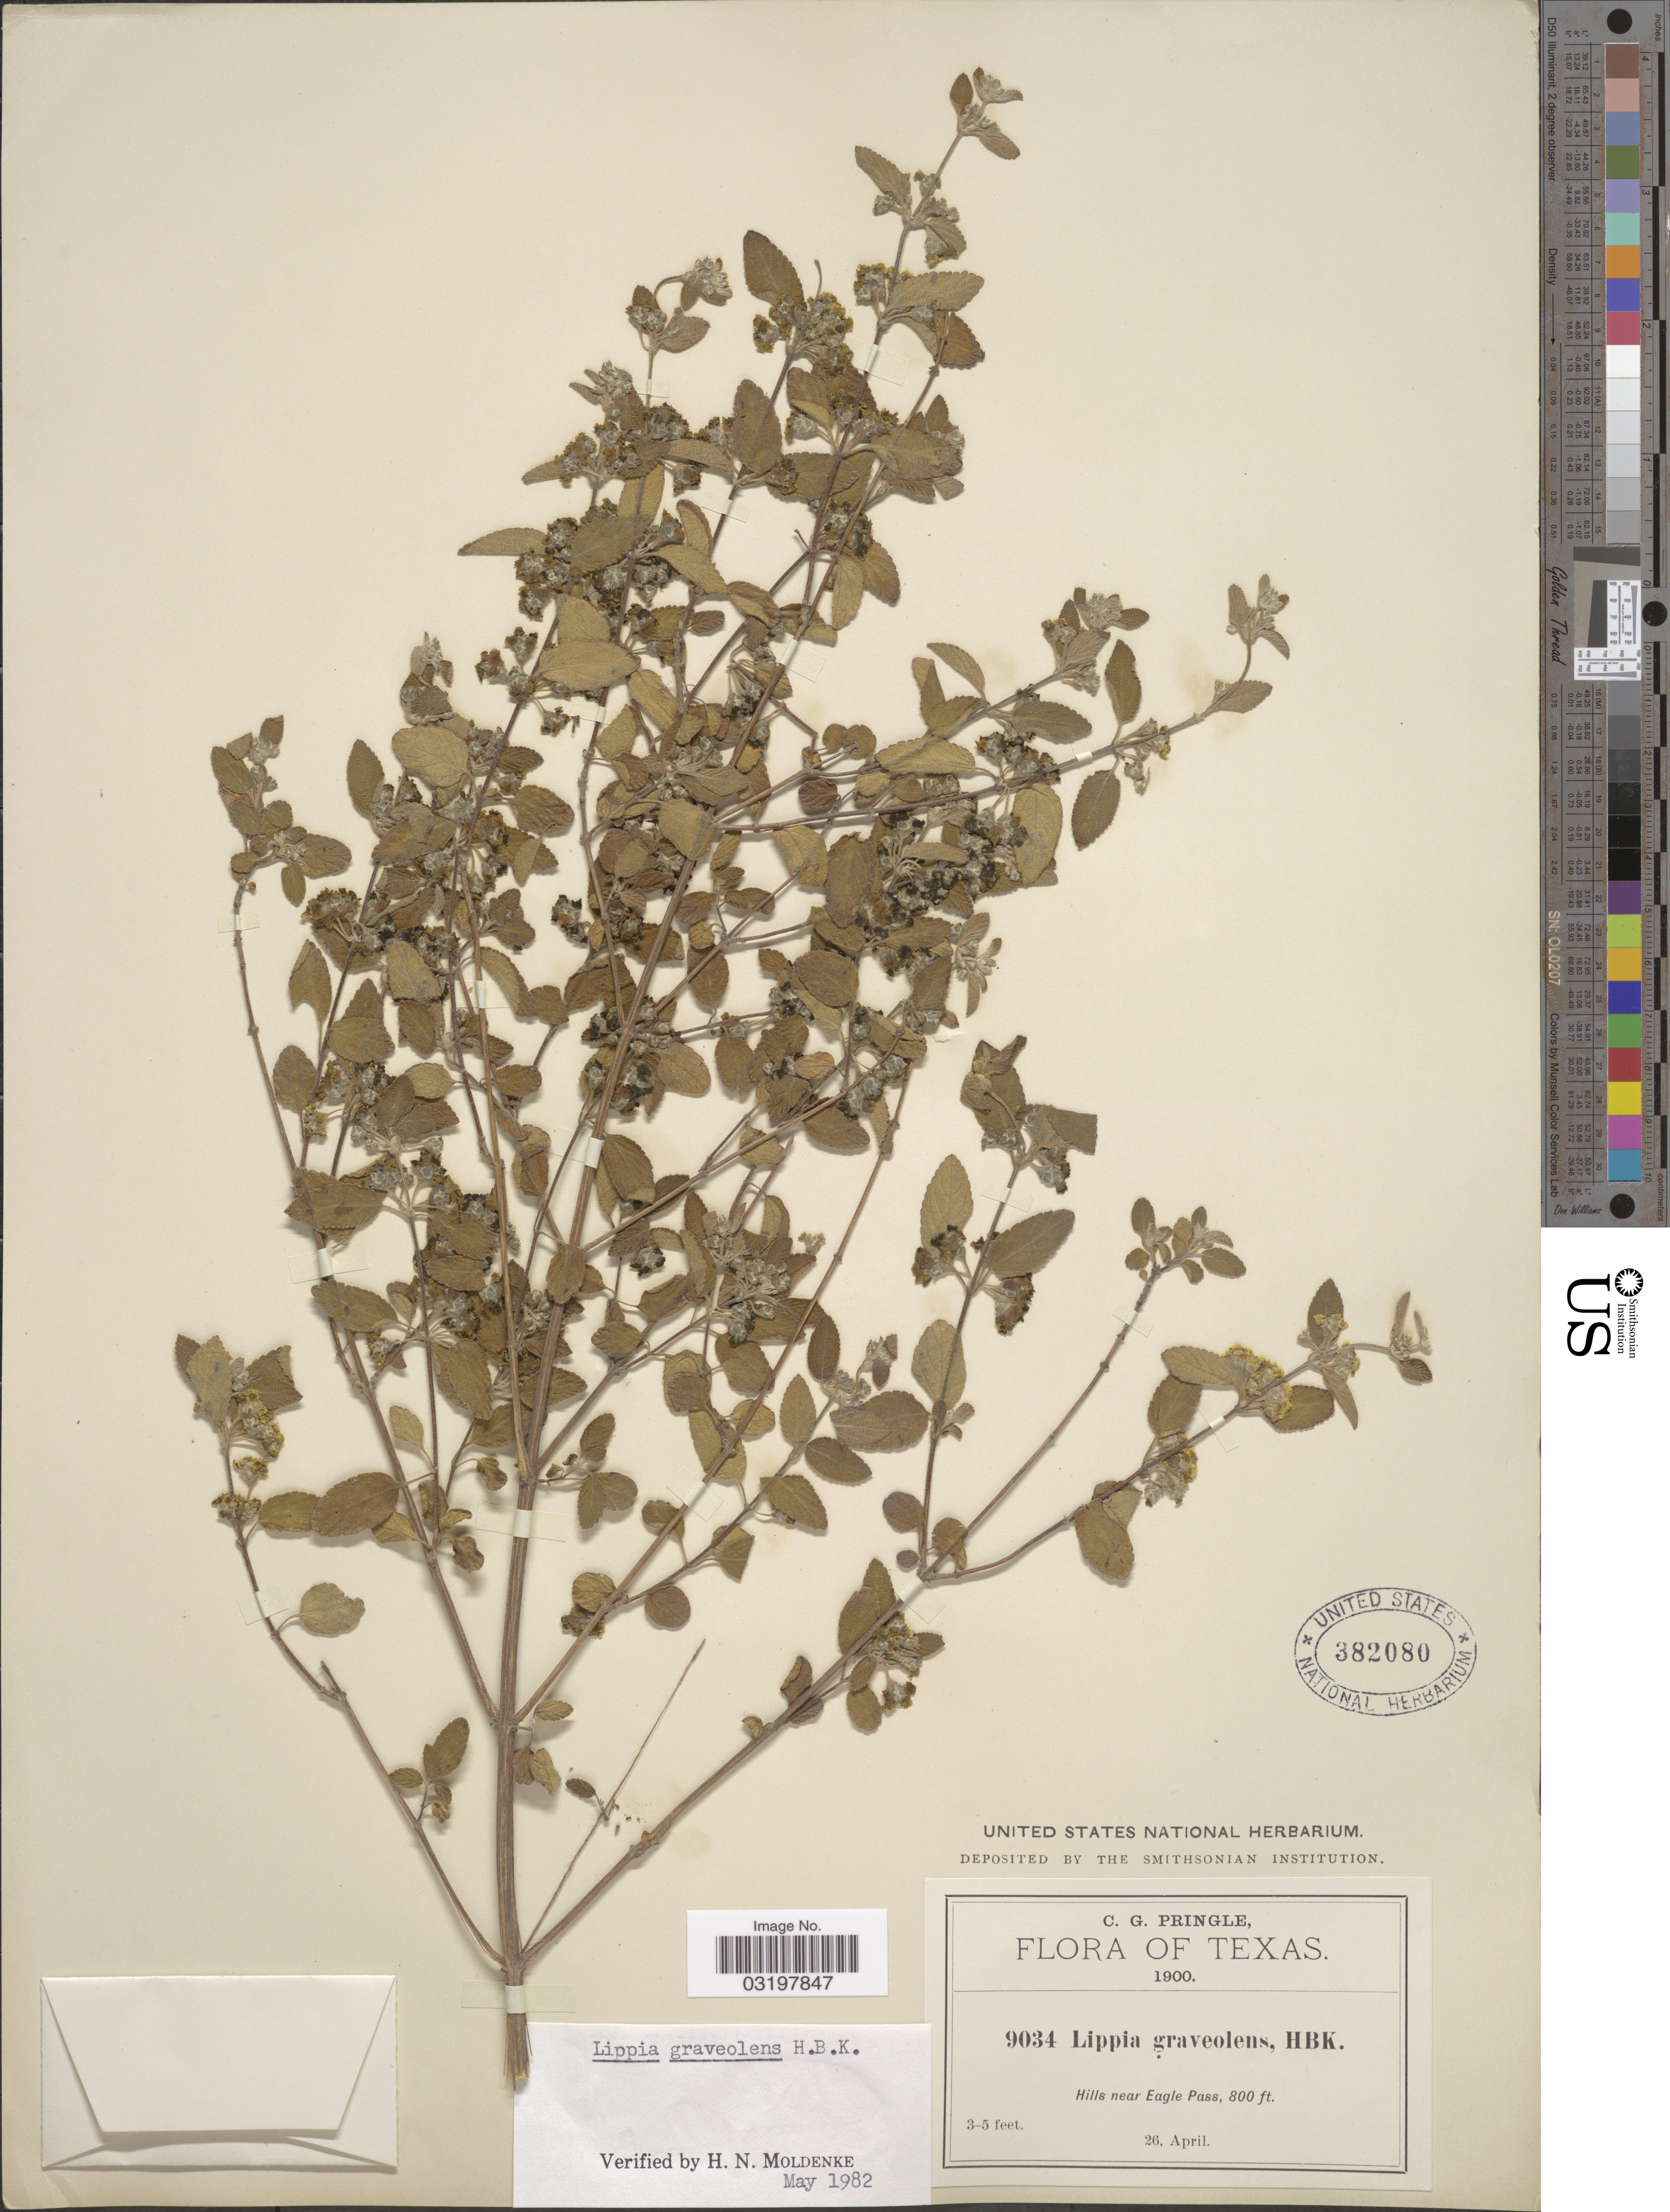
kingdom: Plantae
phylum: Tracheophyta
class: Magnoliopsida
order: Lamiales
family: Verbenaceae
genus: Lippia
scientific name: Lippia graveolens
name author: Kunth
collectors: C. G. Pringle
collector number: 9034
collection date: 1900-04-26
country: United States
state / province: Texas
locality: Hills near Eagle Pass.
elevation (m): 244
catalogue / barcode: US 382080